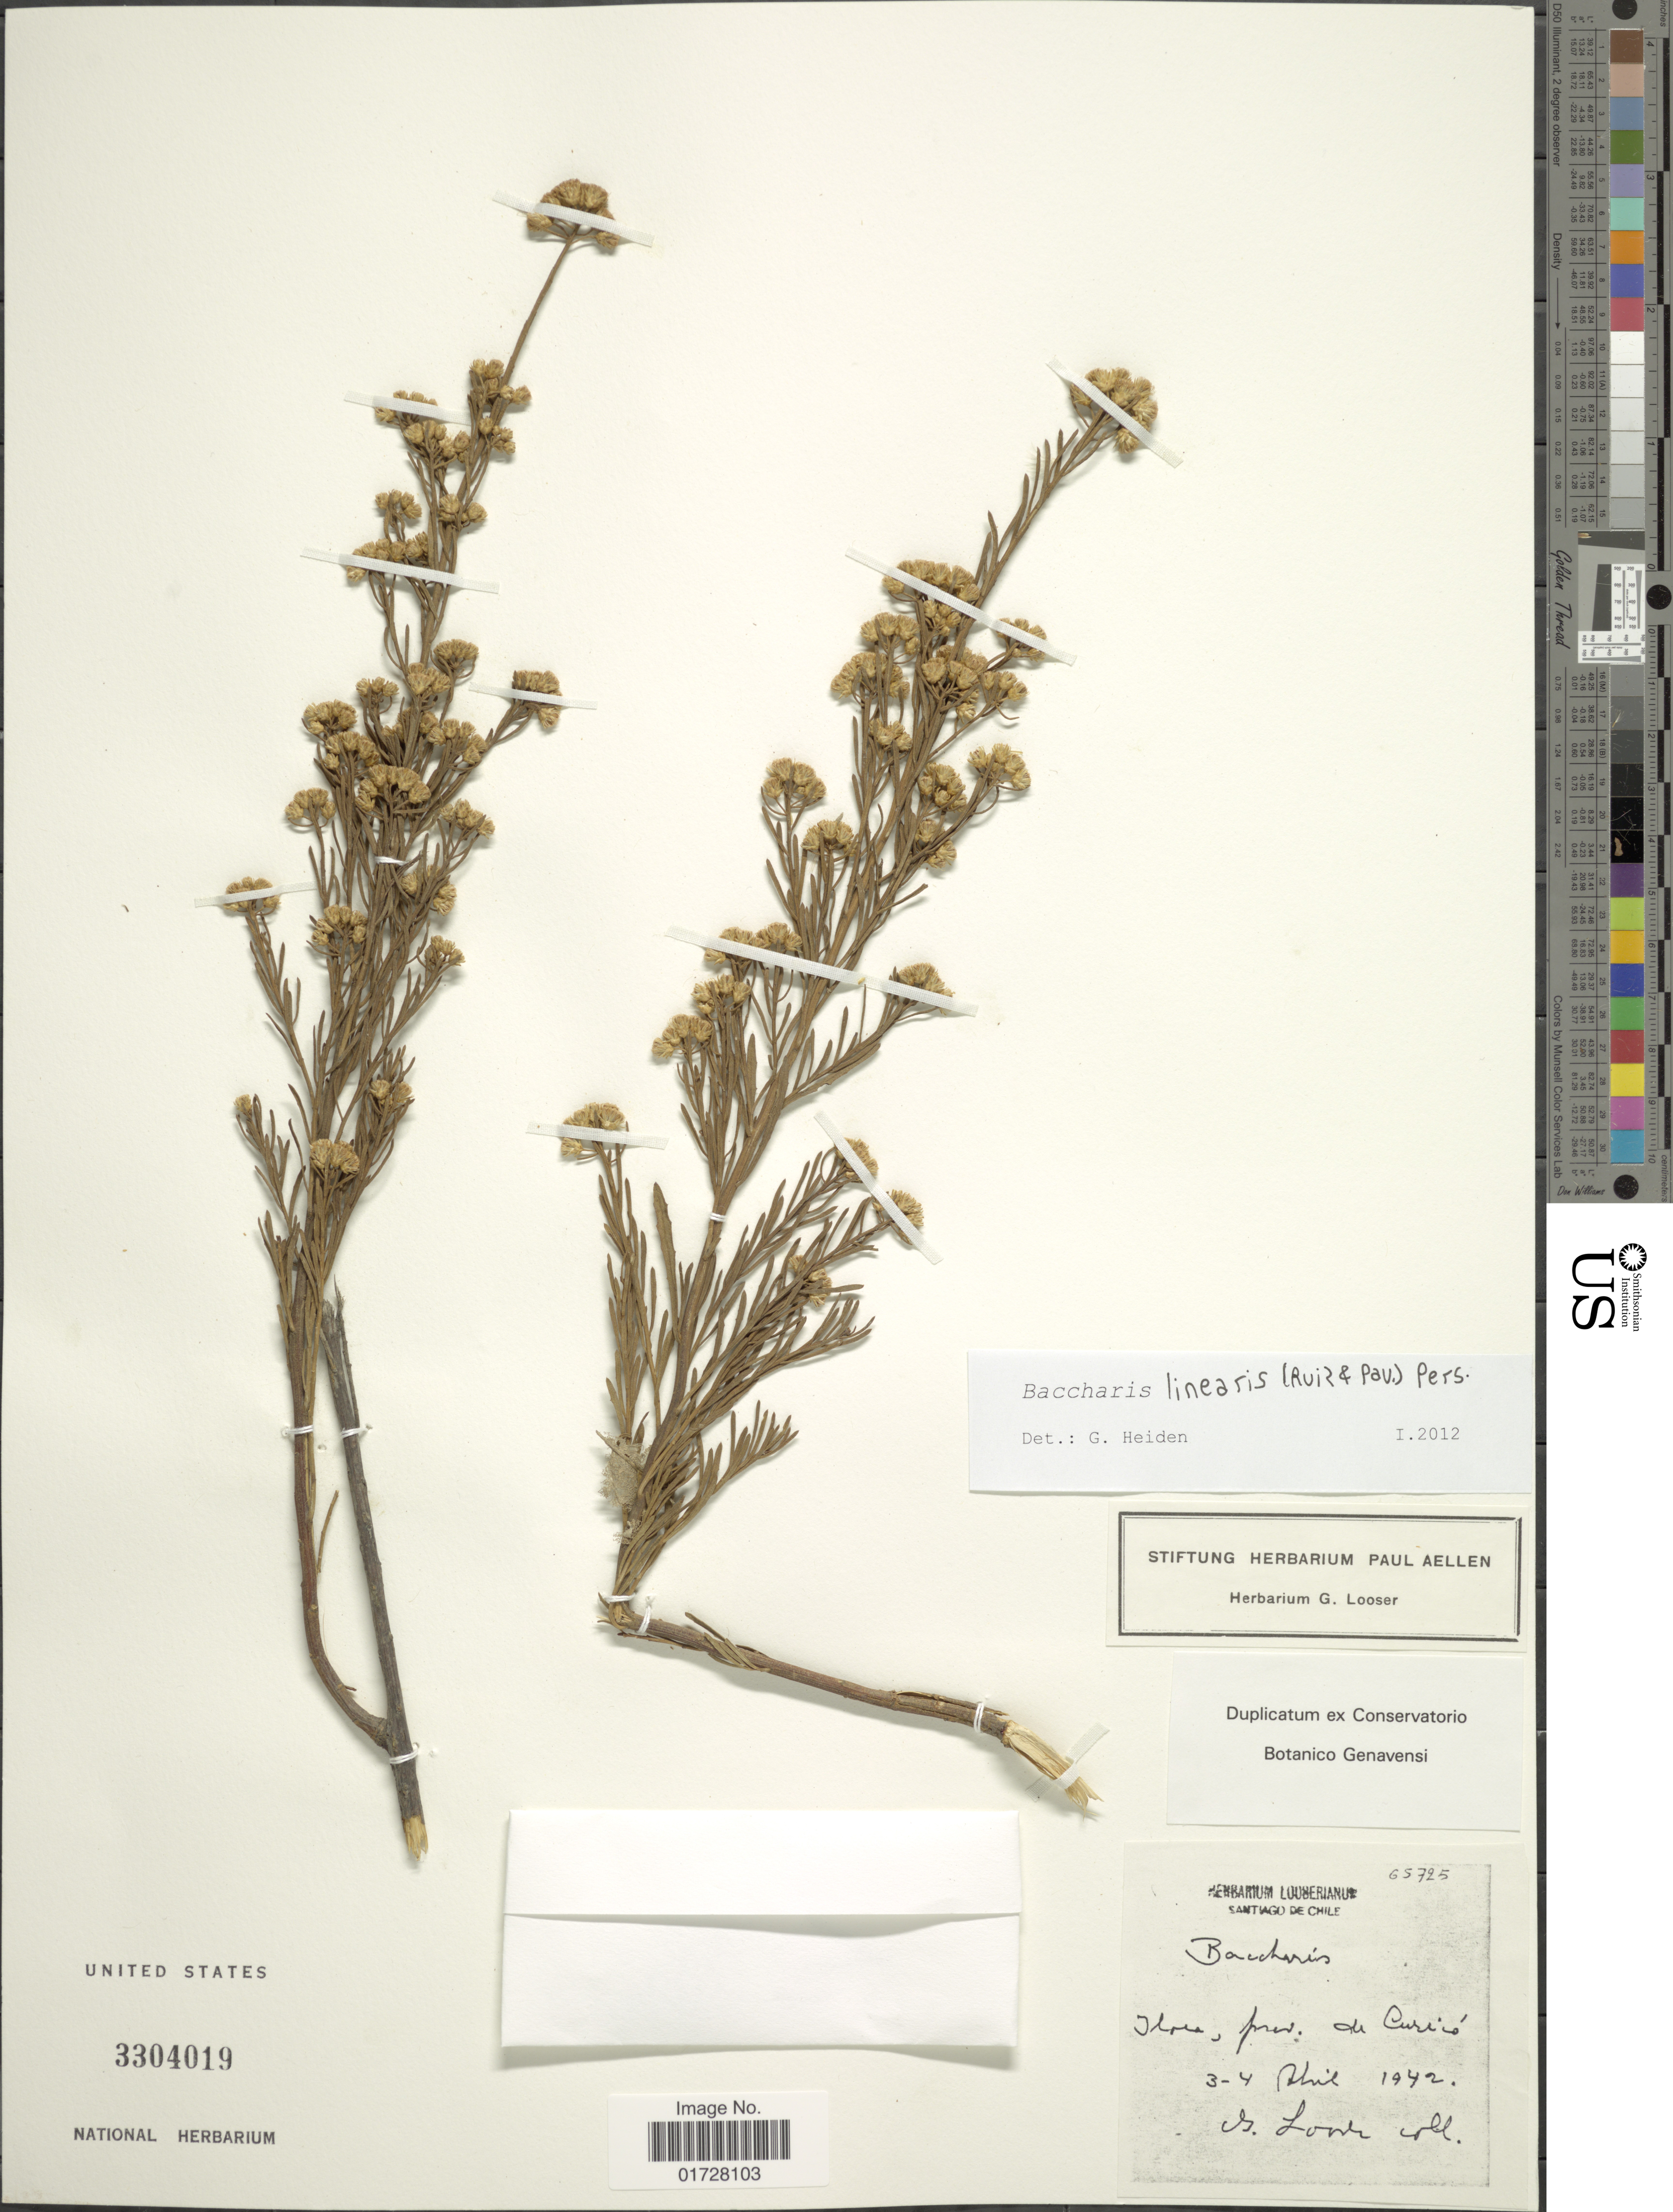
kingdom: Plantae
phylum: Tracheophyta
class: Magnoliopsida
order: Asterales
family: Asteraceae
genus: Baccharis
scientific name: Baccharis linearis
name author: (Ruiz & Pav.) Pers.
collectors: G. D. Lowe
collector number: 65725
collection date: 1942-04-03/1942-04-04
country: Chile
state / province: Maule (VII)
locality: Prov. de Curico.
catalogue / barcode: US 3304019